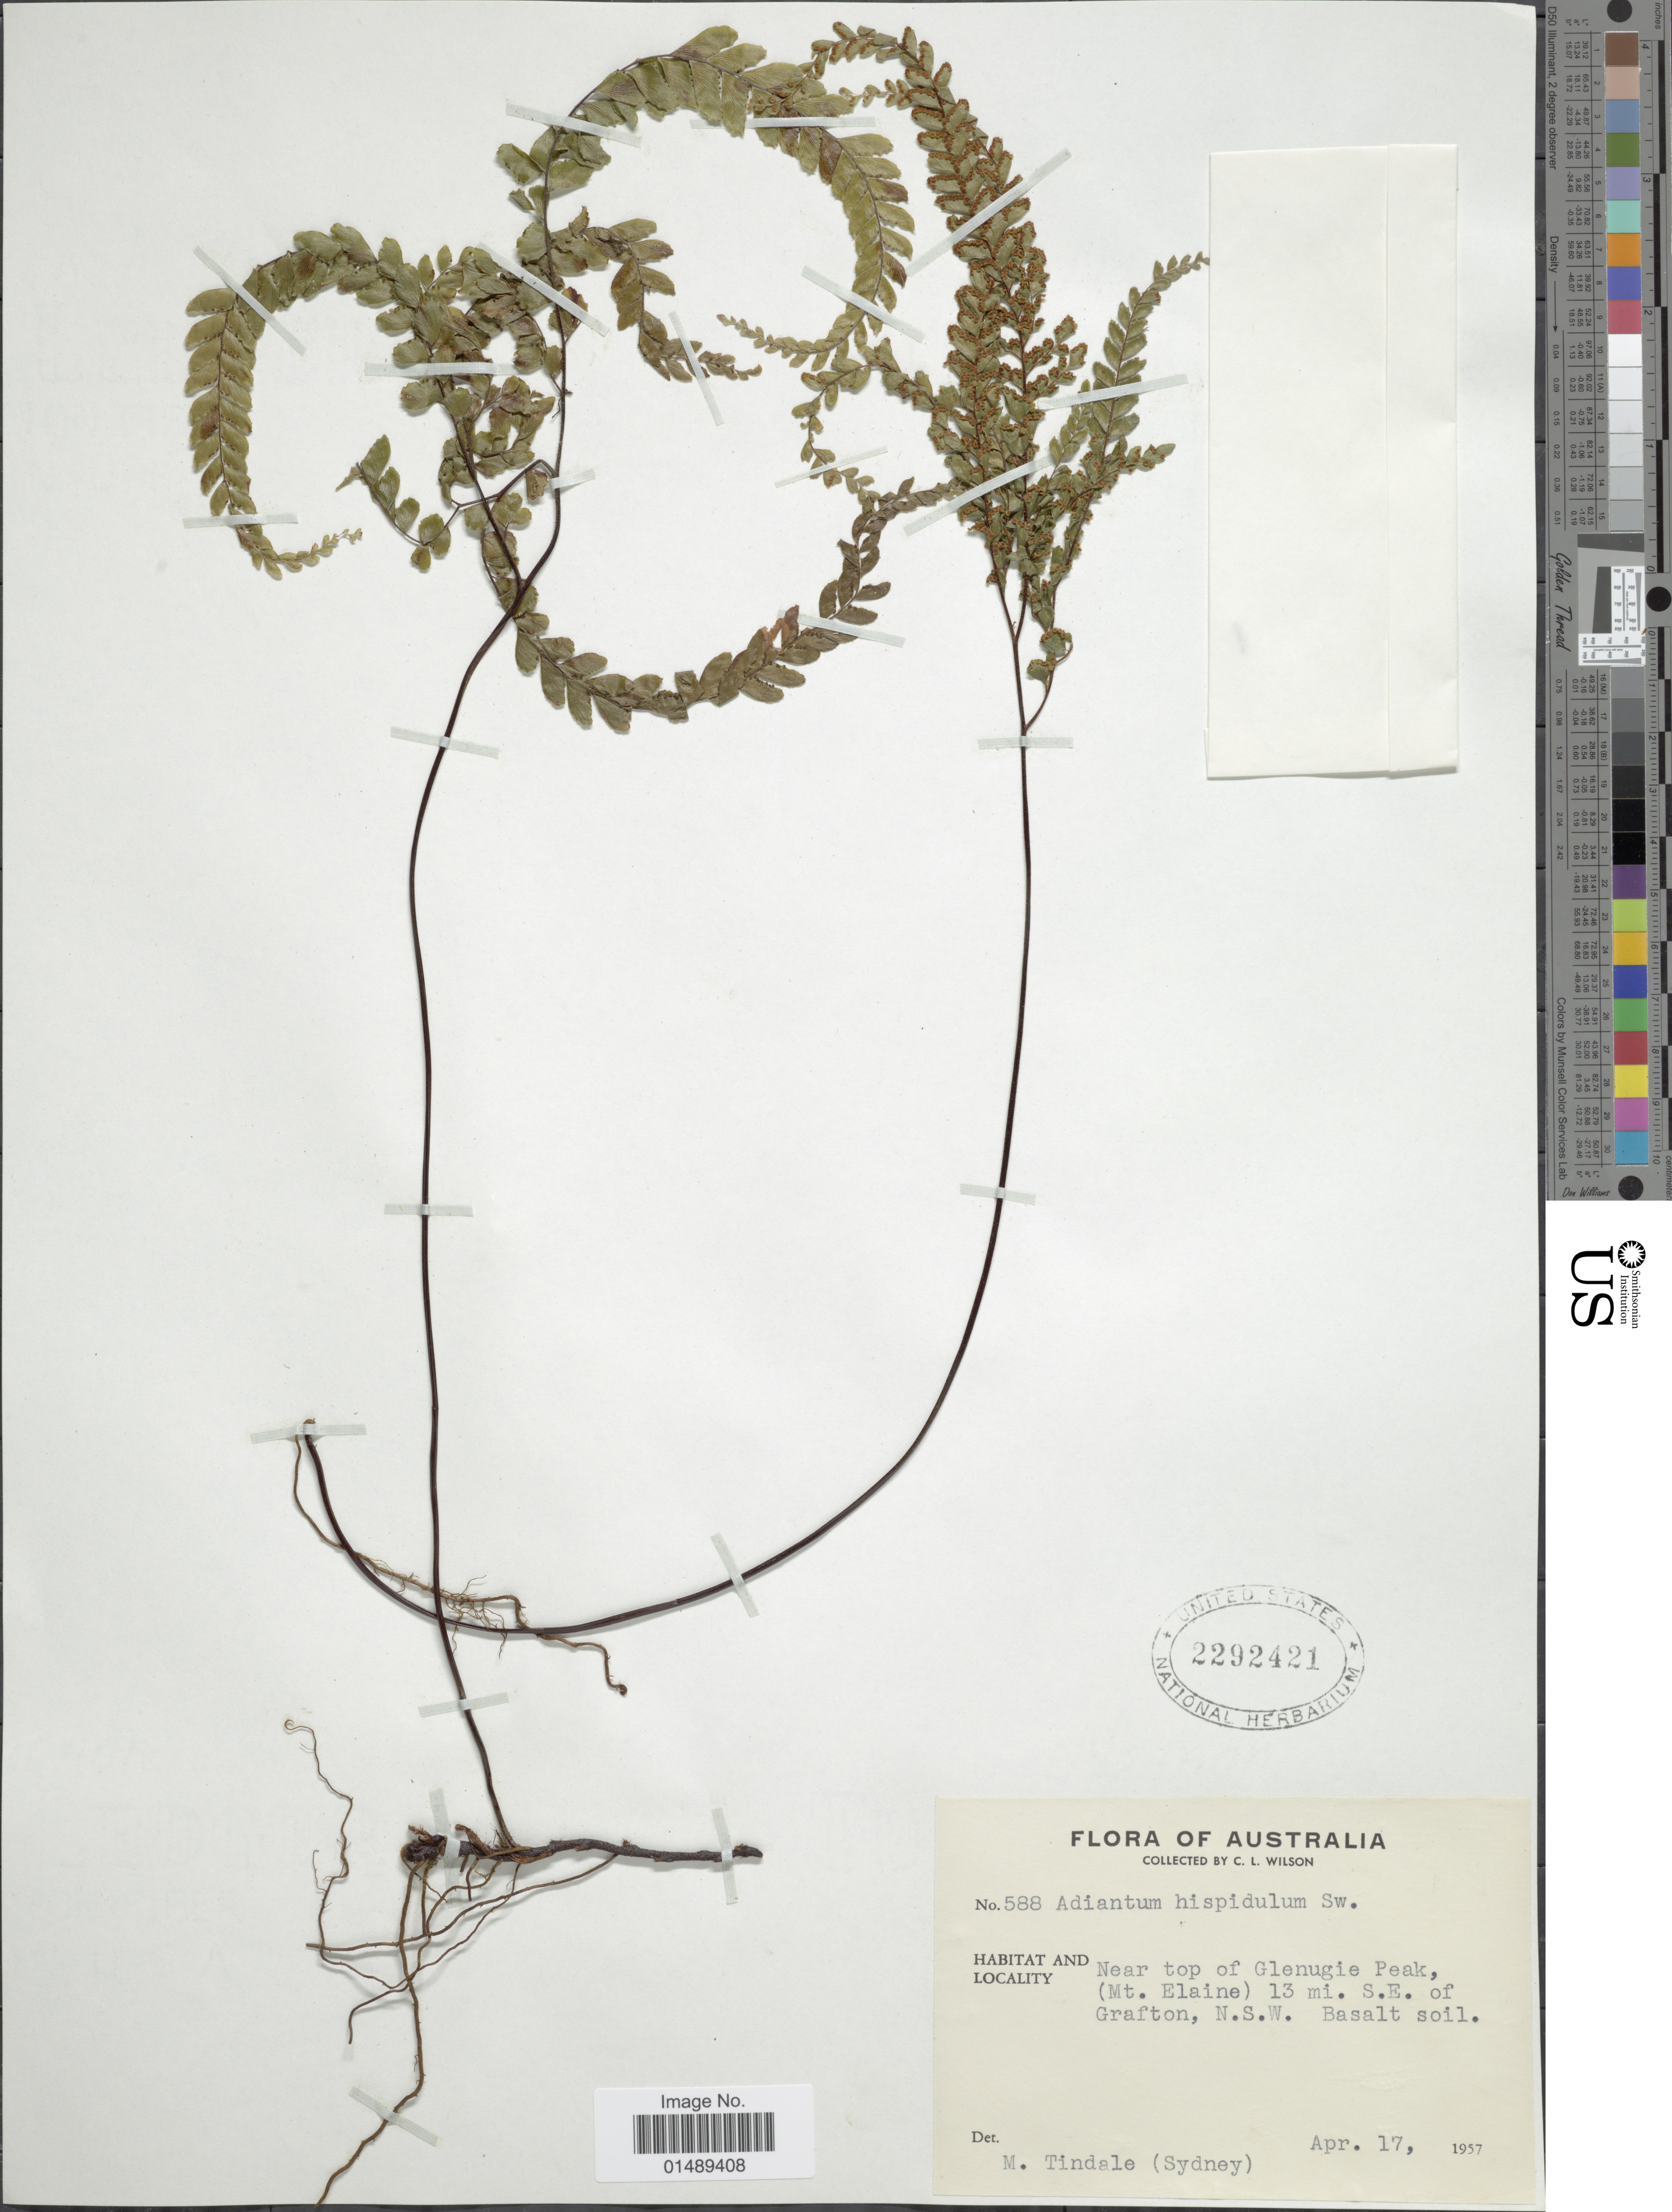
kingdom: Plantae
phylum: Tracheophyta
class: Polypodiopsida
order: Polypodiales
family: Pteridaceae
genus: Adiantum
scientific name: Adiantum hispidulum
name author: Sw.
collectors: C. L. Wilson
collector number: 588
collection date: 1957-04-17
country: Australia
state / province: New South Wales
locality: Near top of Glenugie Peak, (Mt. Elaine) 13 mi. S.E. of Grafton, N.S.W. Basalt soil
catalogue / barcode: US 2292421